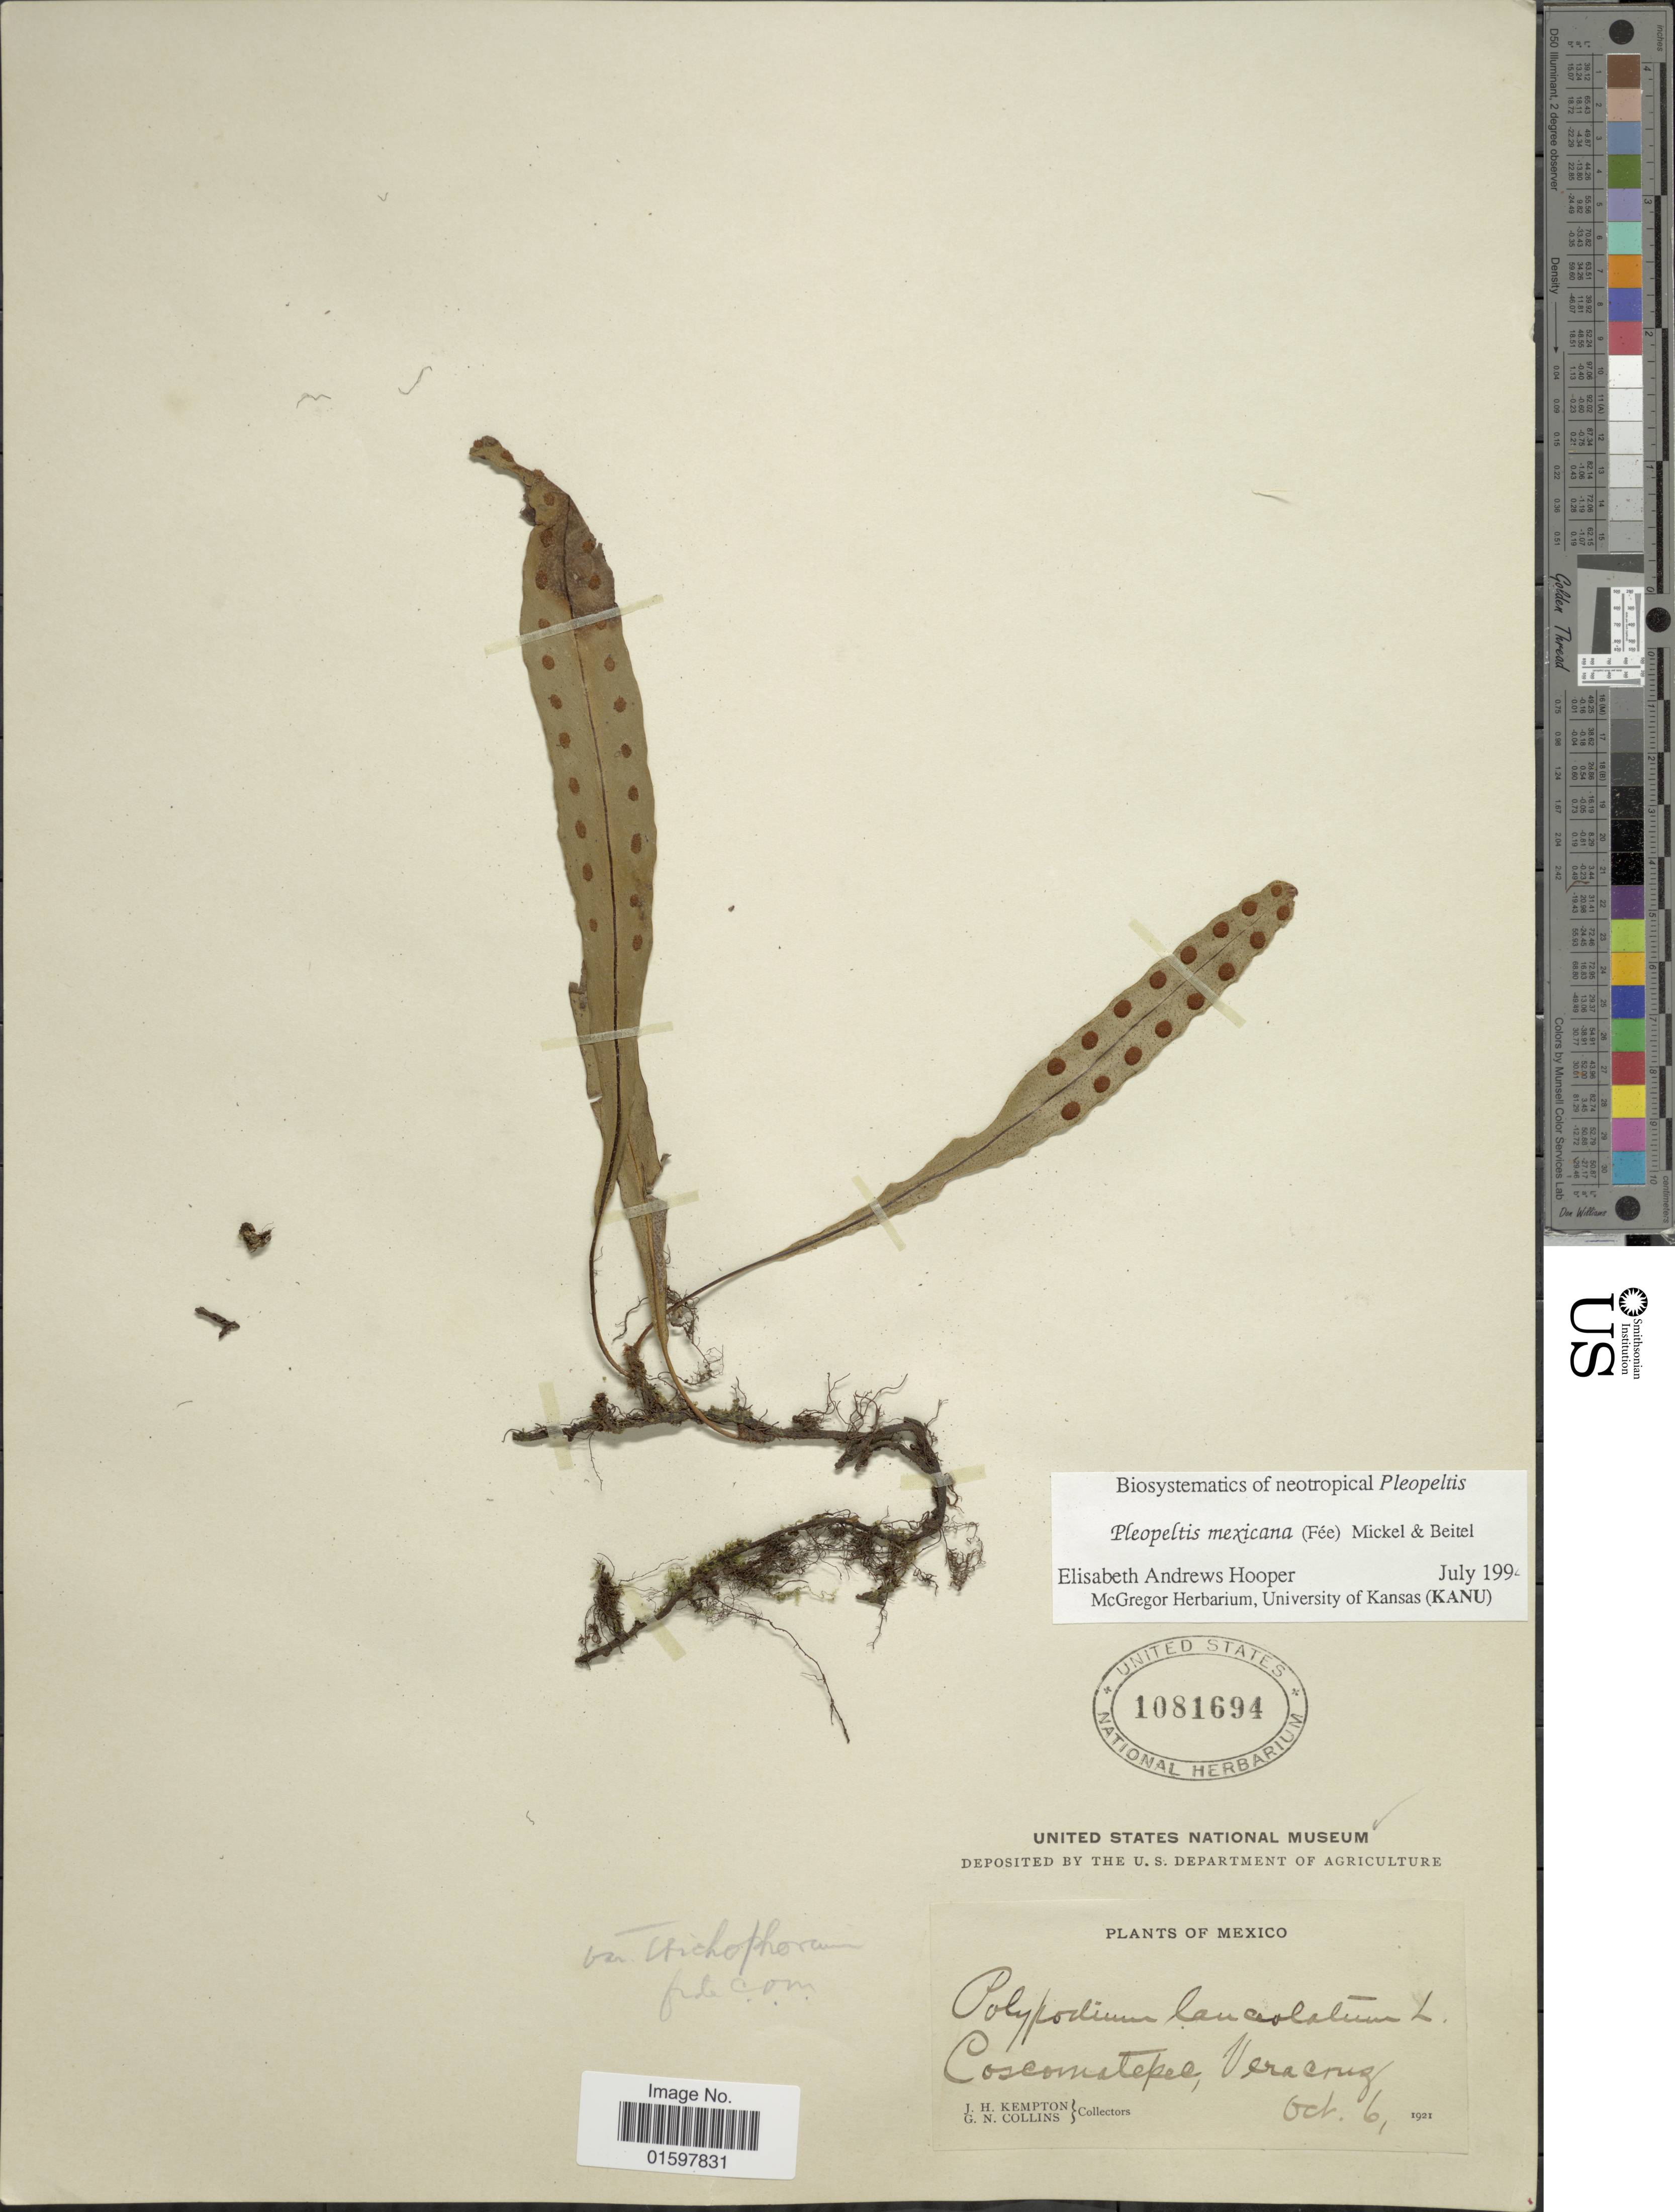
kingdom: Plantae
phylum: Tracheophyta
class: Polypodiopsida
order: Polypodiales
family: Polypodiaceae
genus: Pleopeltis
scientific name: Pleopeltis mexicana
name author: (Fée) Mickel & Beitel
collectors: J. H. Kempton & G. Collins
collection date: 1921-10-06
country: Mexico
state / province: Veracruz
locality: Coscomatepec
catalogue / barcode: US 1081694